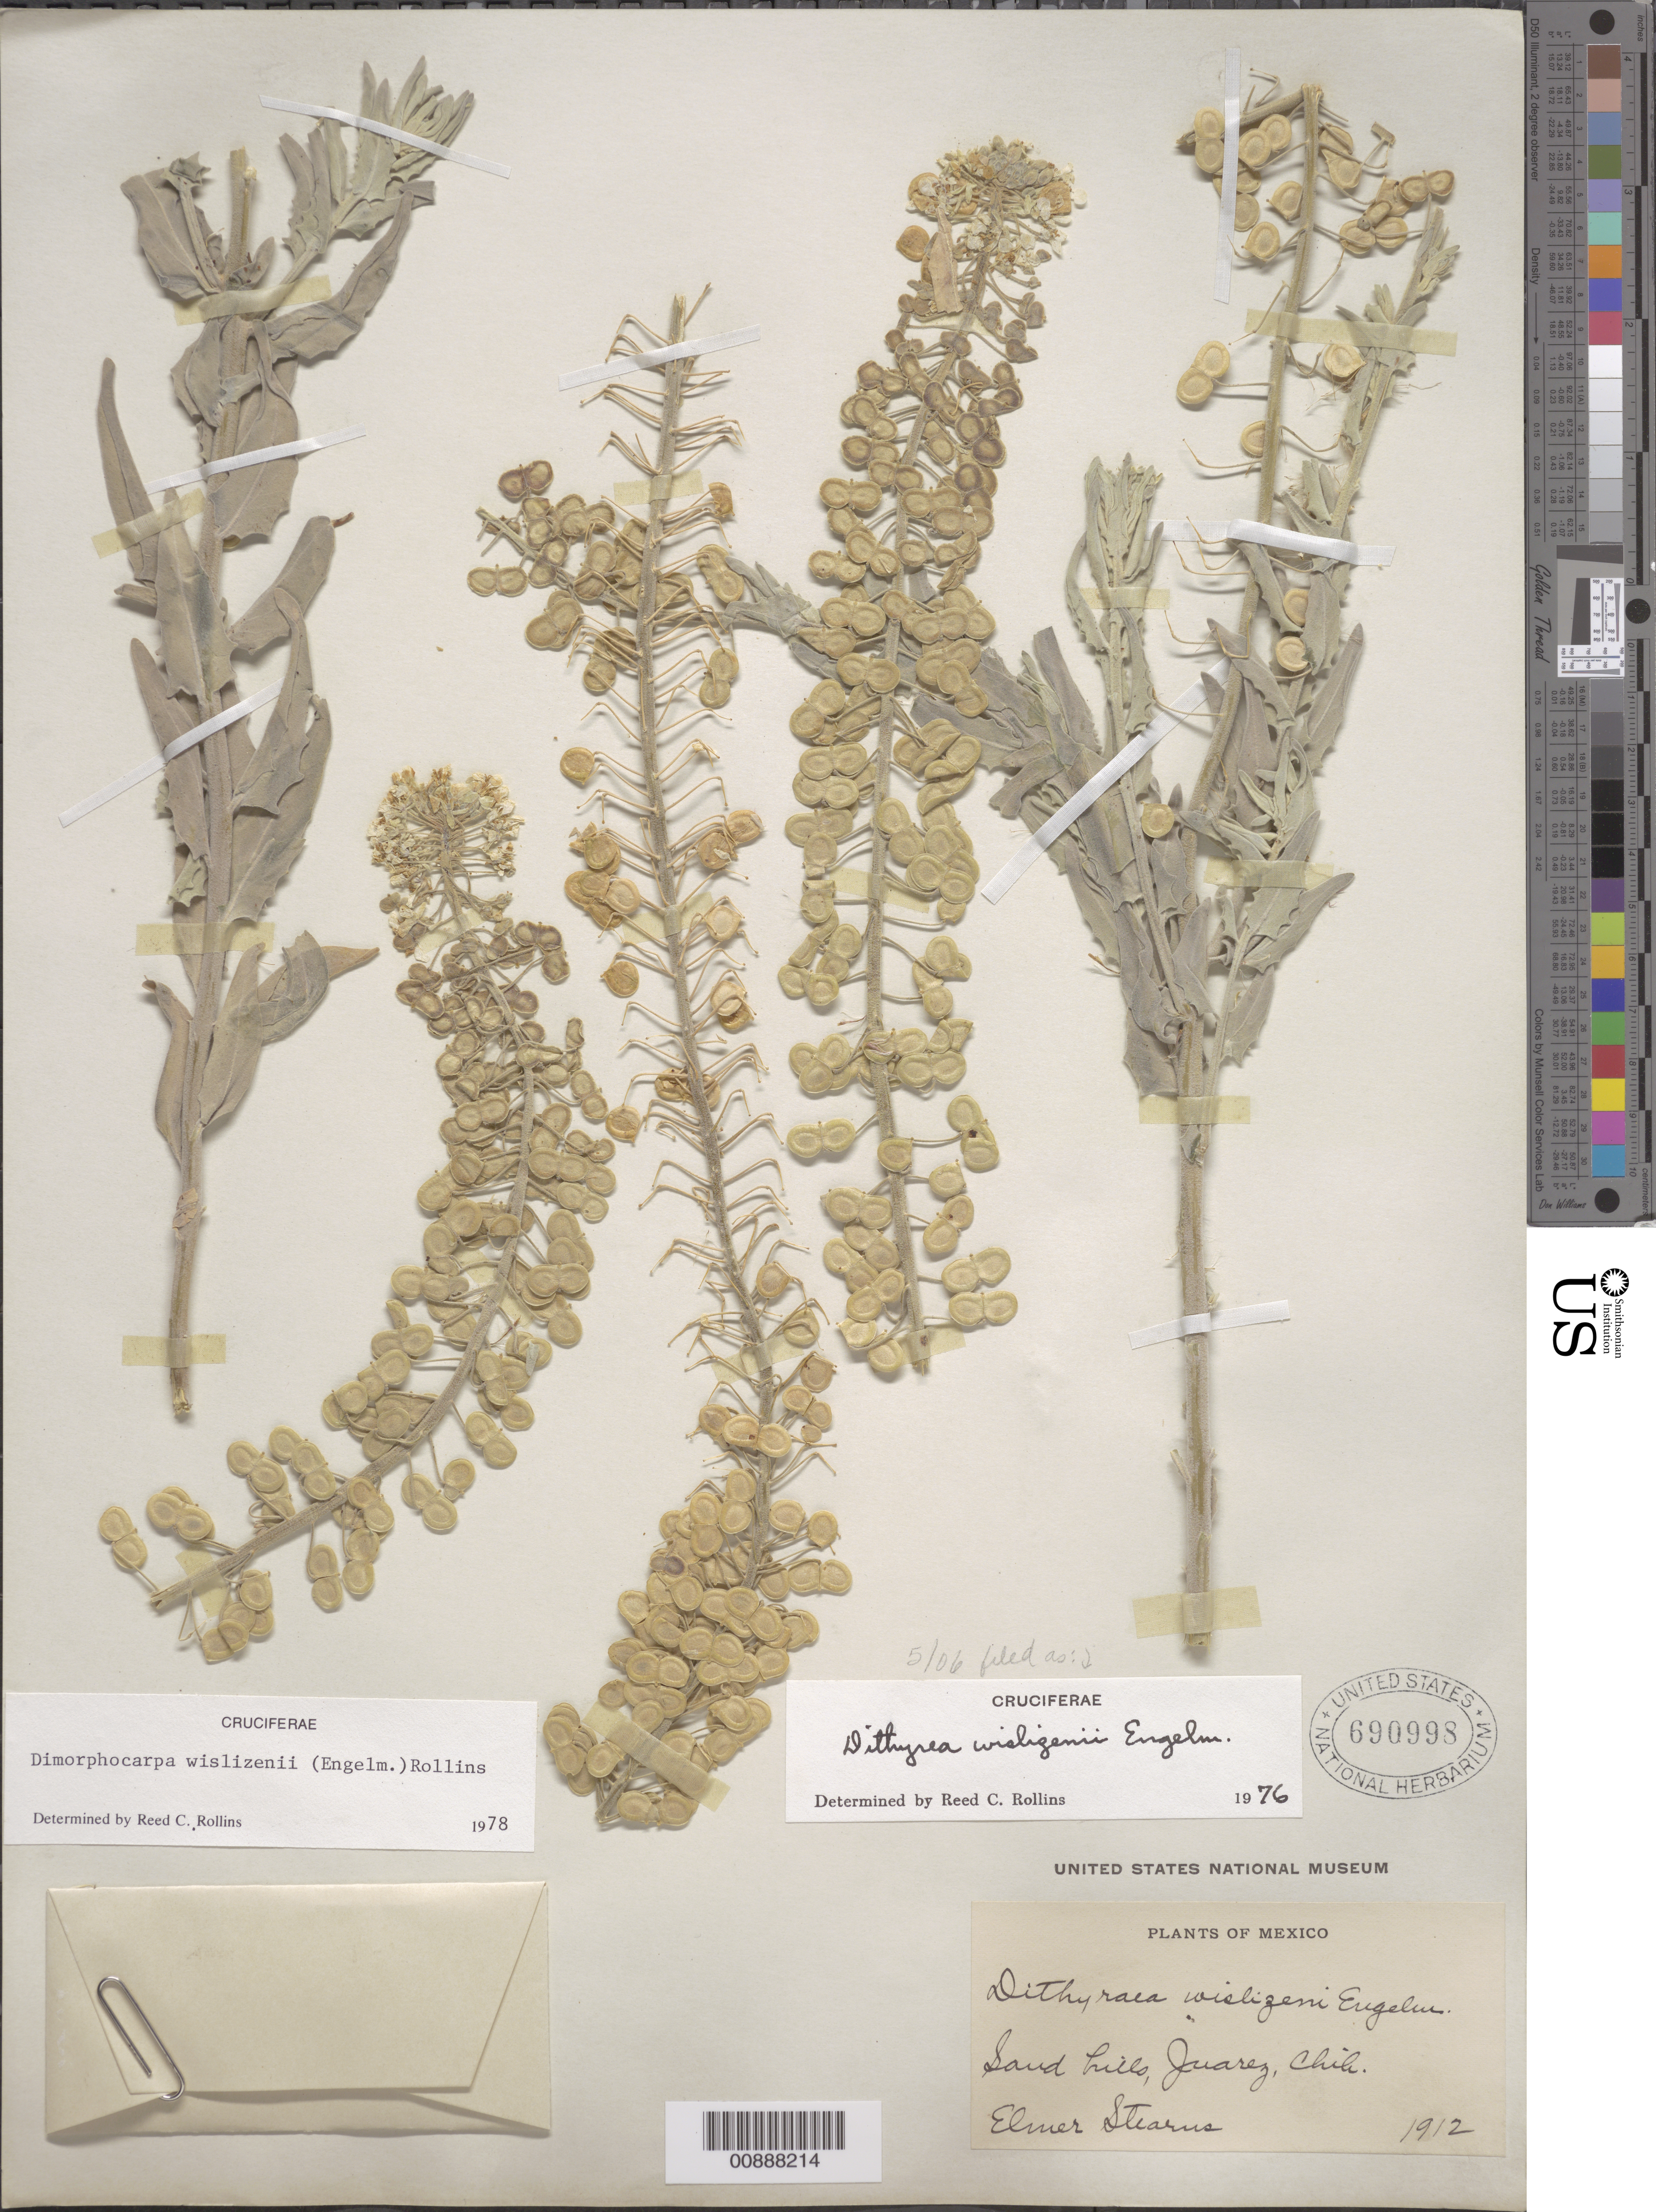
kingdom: Plantae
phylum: Tracheophyta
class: Magnoliopsida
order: Brassicales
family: Brassicaceae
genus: Dithyrea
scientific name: Dithyrea wislizeni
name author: Engelm.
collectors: E. Stearns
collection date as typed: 1912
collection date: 1912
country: Mexico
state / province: Chihuahua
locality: Juárez, Chihuahua.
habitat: Sand hills.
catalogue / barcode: US 690998